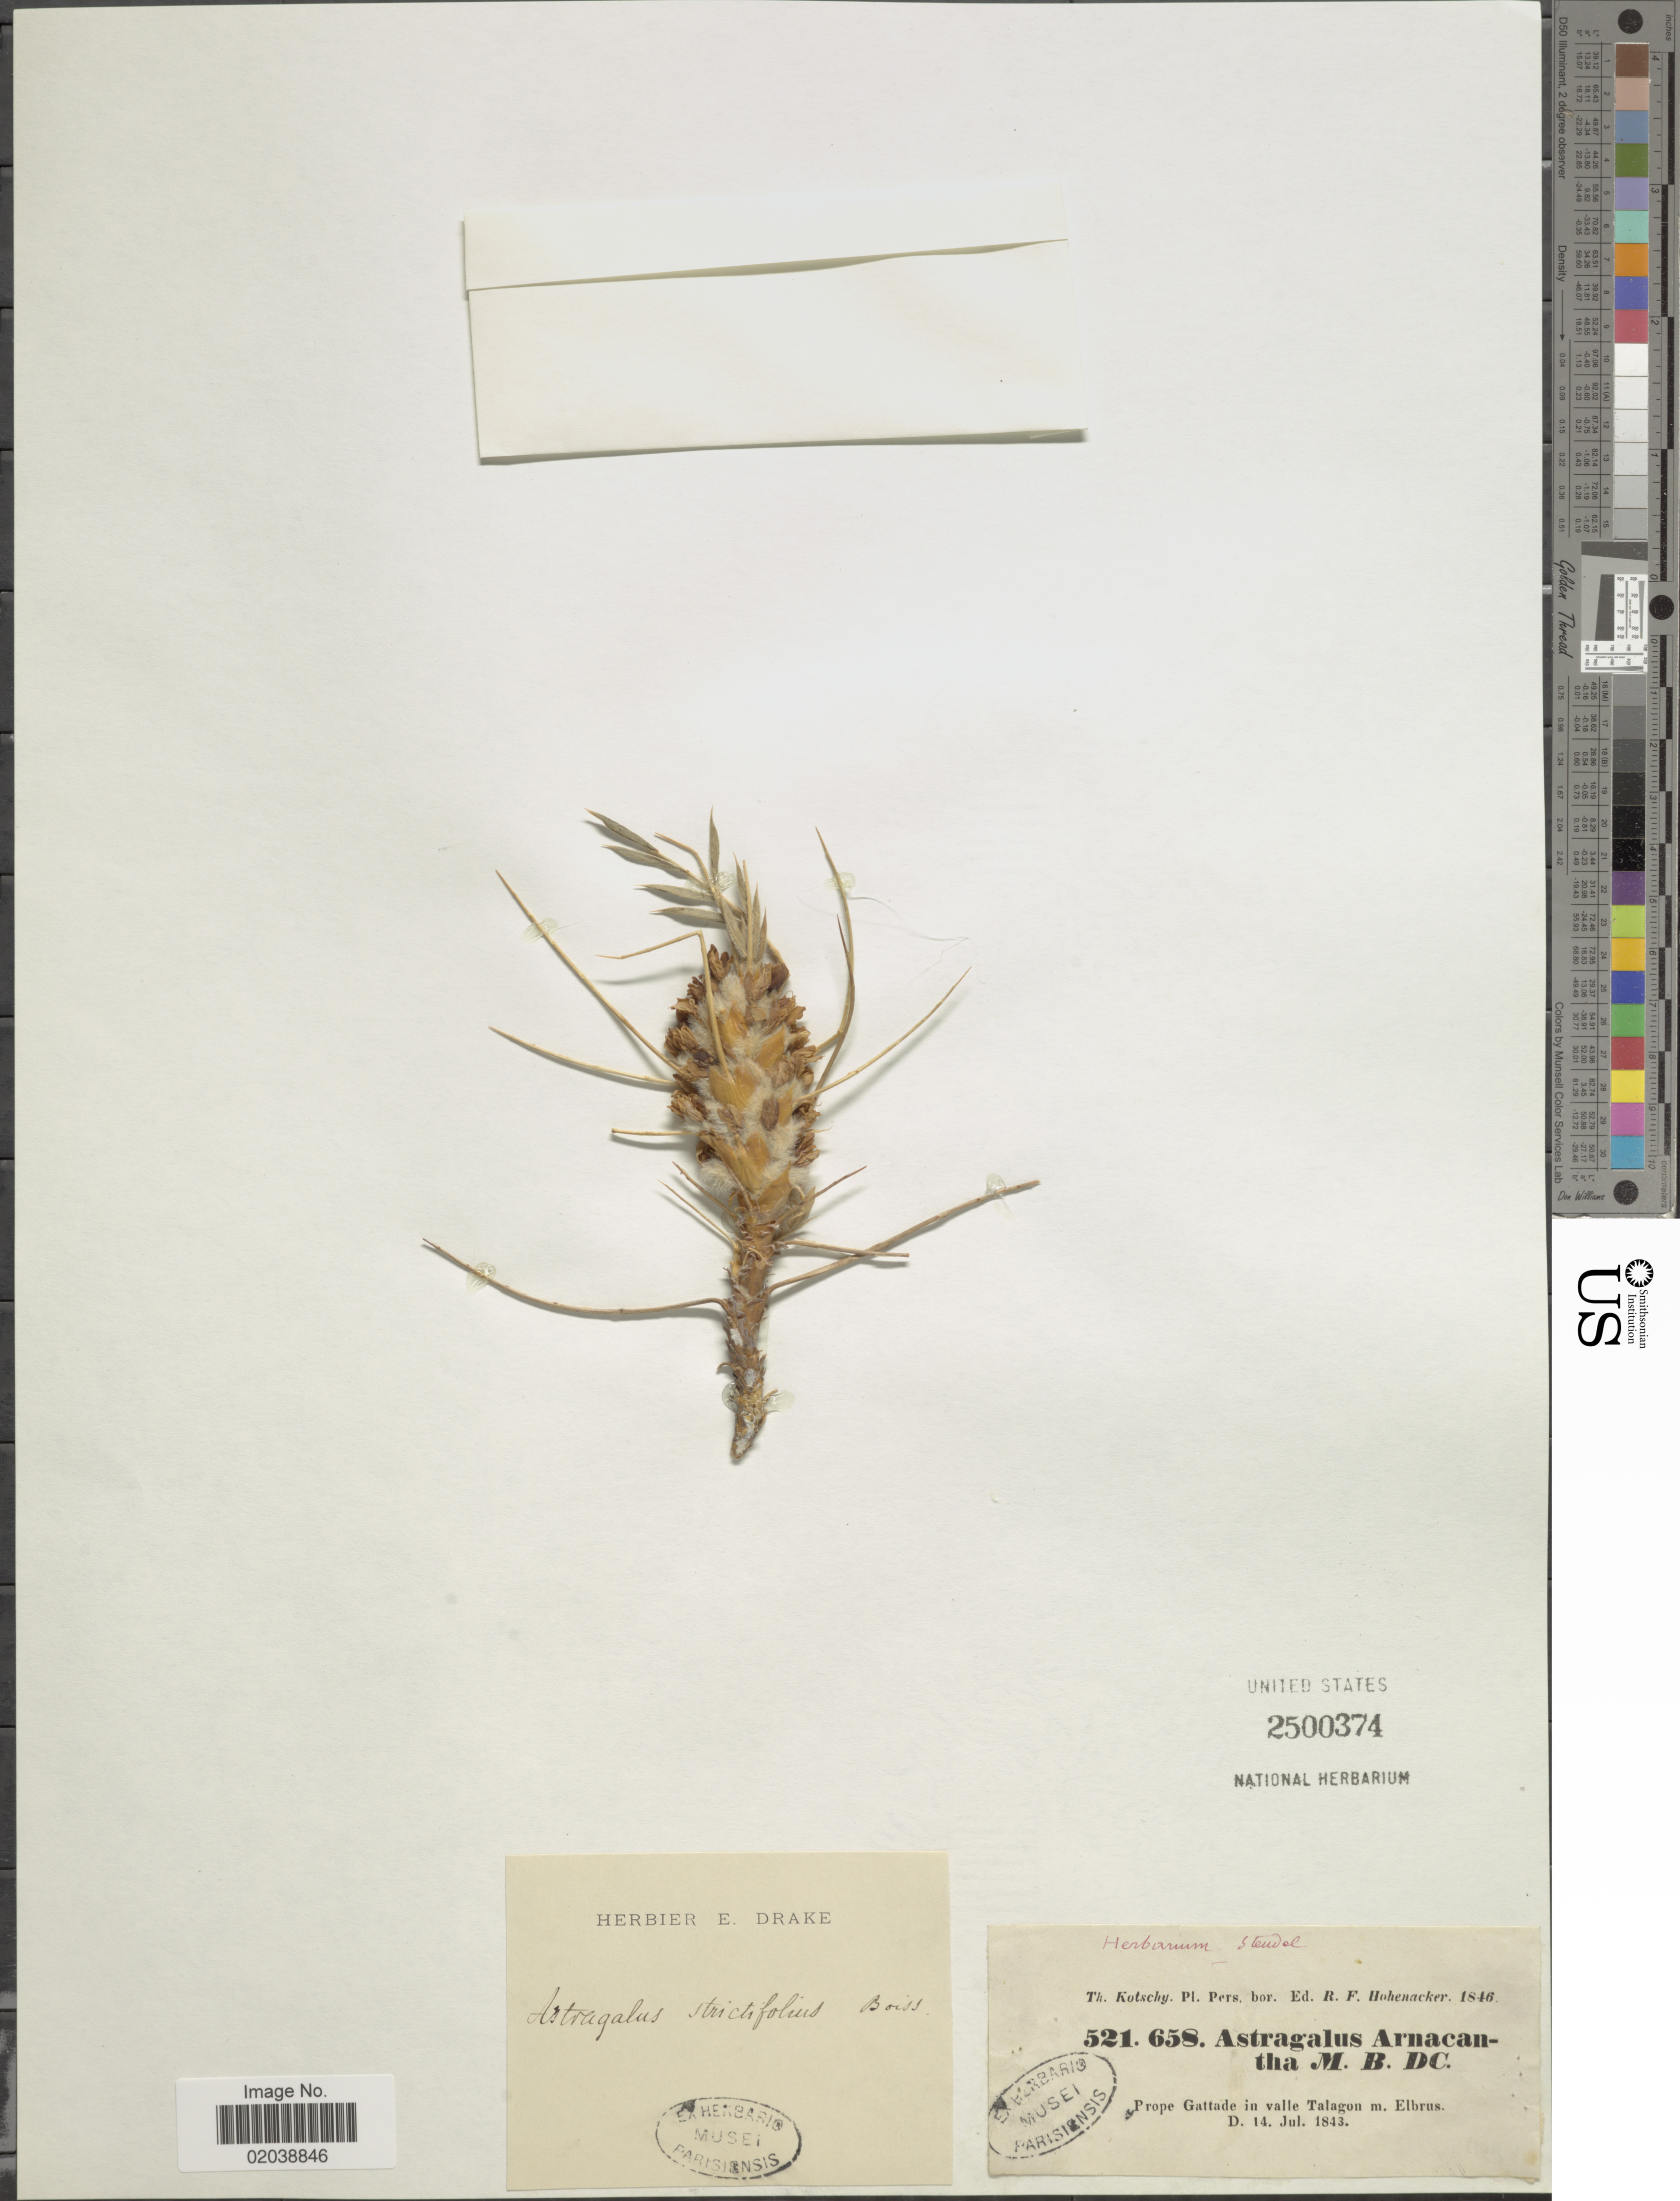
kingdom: Plantae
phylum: Tracheophyta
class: Magnoliopsida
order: Fabales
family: Fabaceae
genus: Astragalus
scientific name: Astragalus strictifolius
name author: Boiss.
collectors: K. G. Kotschy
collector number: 521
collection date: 1843-07-14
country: Russian Federation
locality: Prope Gatta in valle Talagon m. Elbrus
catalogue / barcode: US 2500374